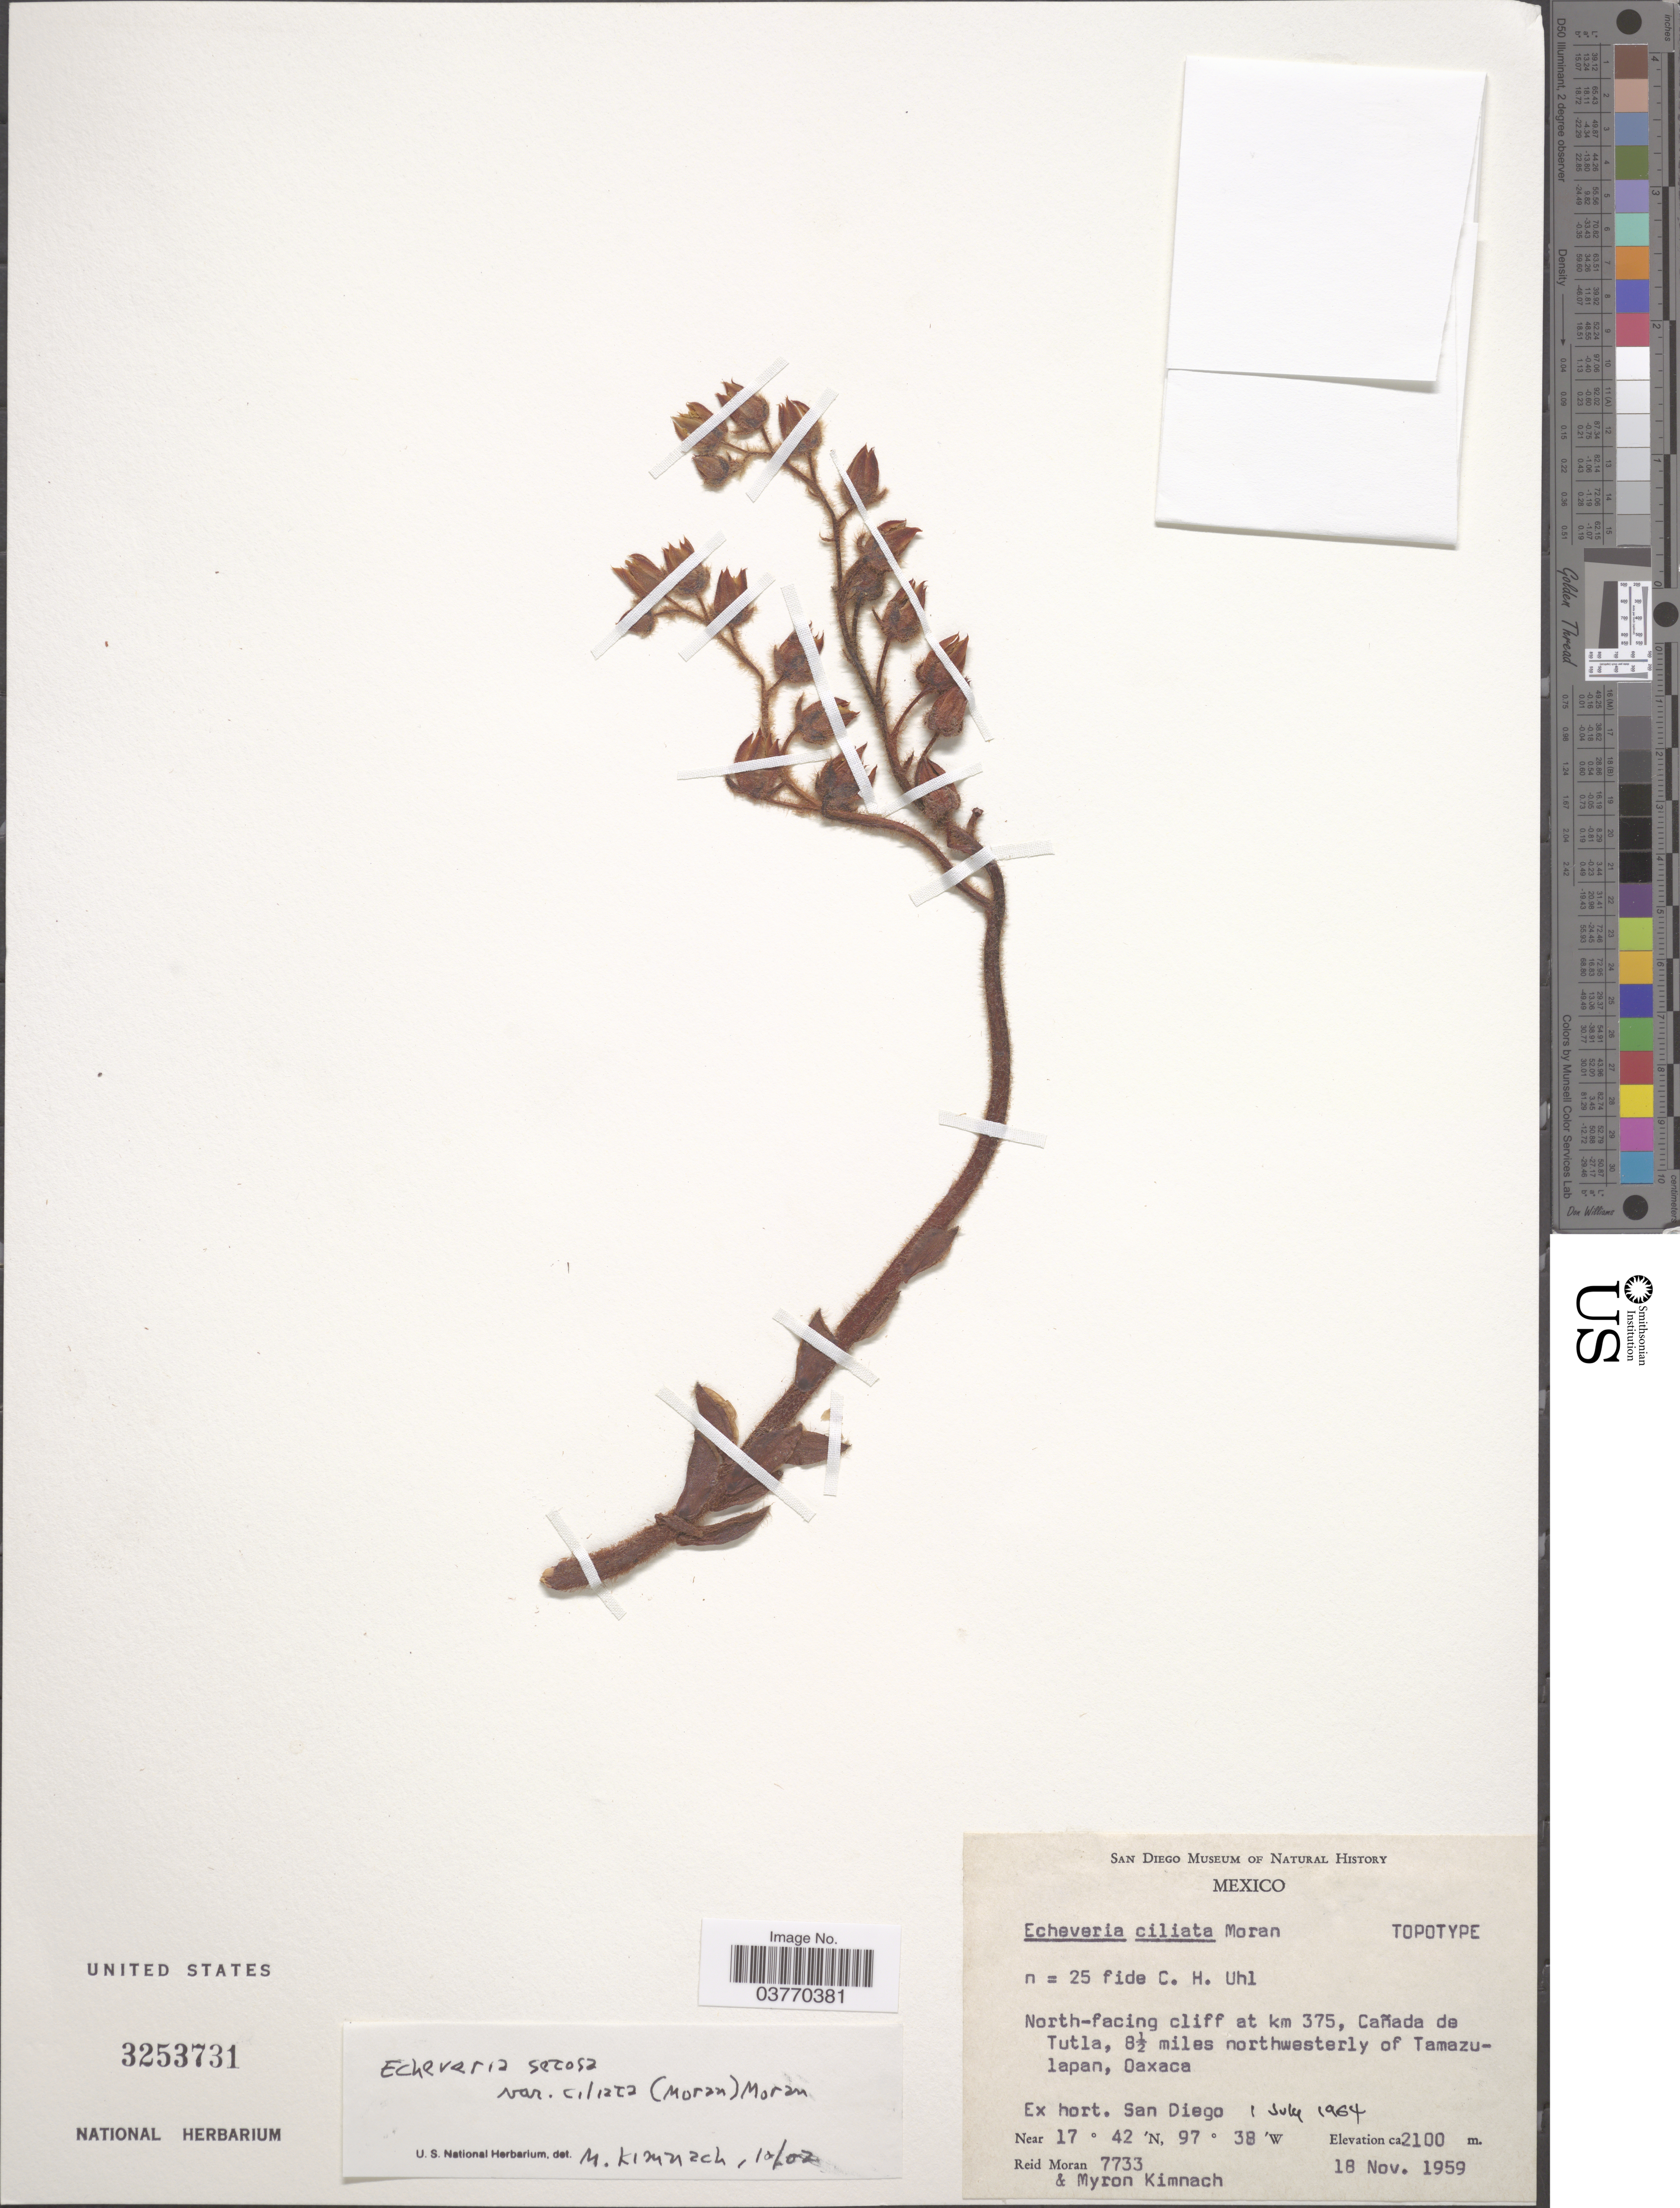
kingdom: Plantae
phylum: Tracheophyta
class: Magnoliopsida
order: Saxifragales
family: Crassulaceae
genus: Echeveria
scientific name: Echeveria setosa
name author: Rose & Purpus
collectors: R. Moran & M. W. Kimnach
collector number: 7733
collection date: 1959-11-18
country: Mexico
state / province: Oaxaca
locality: North facing cliff at km 375, Cañada de Tutla, 8½ miles northwesterly of Tamazulapan.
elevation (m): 2100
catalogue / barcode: US 3253731